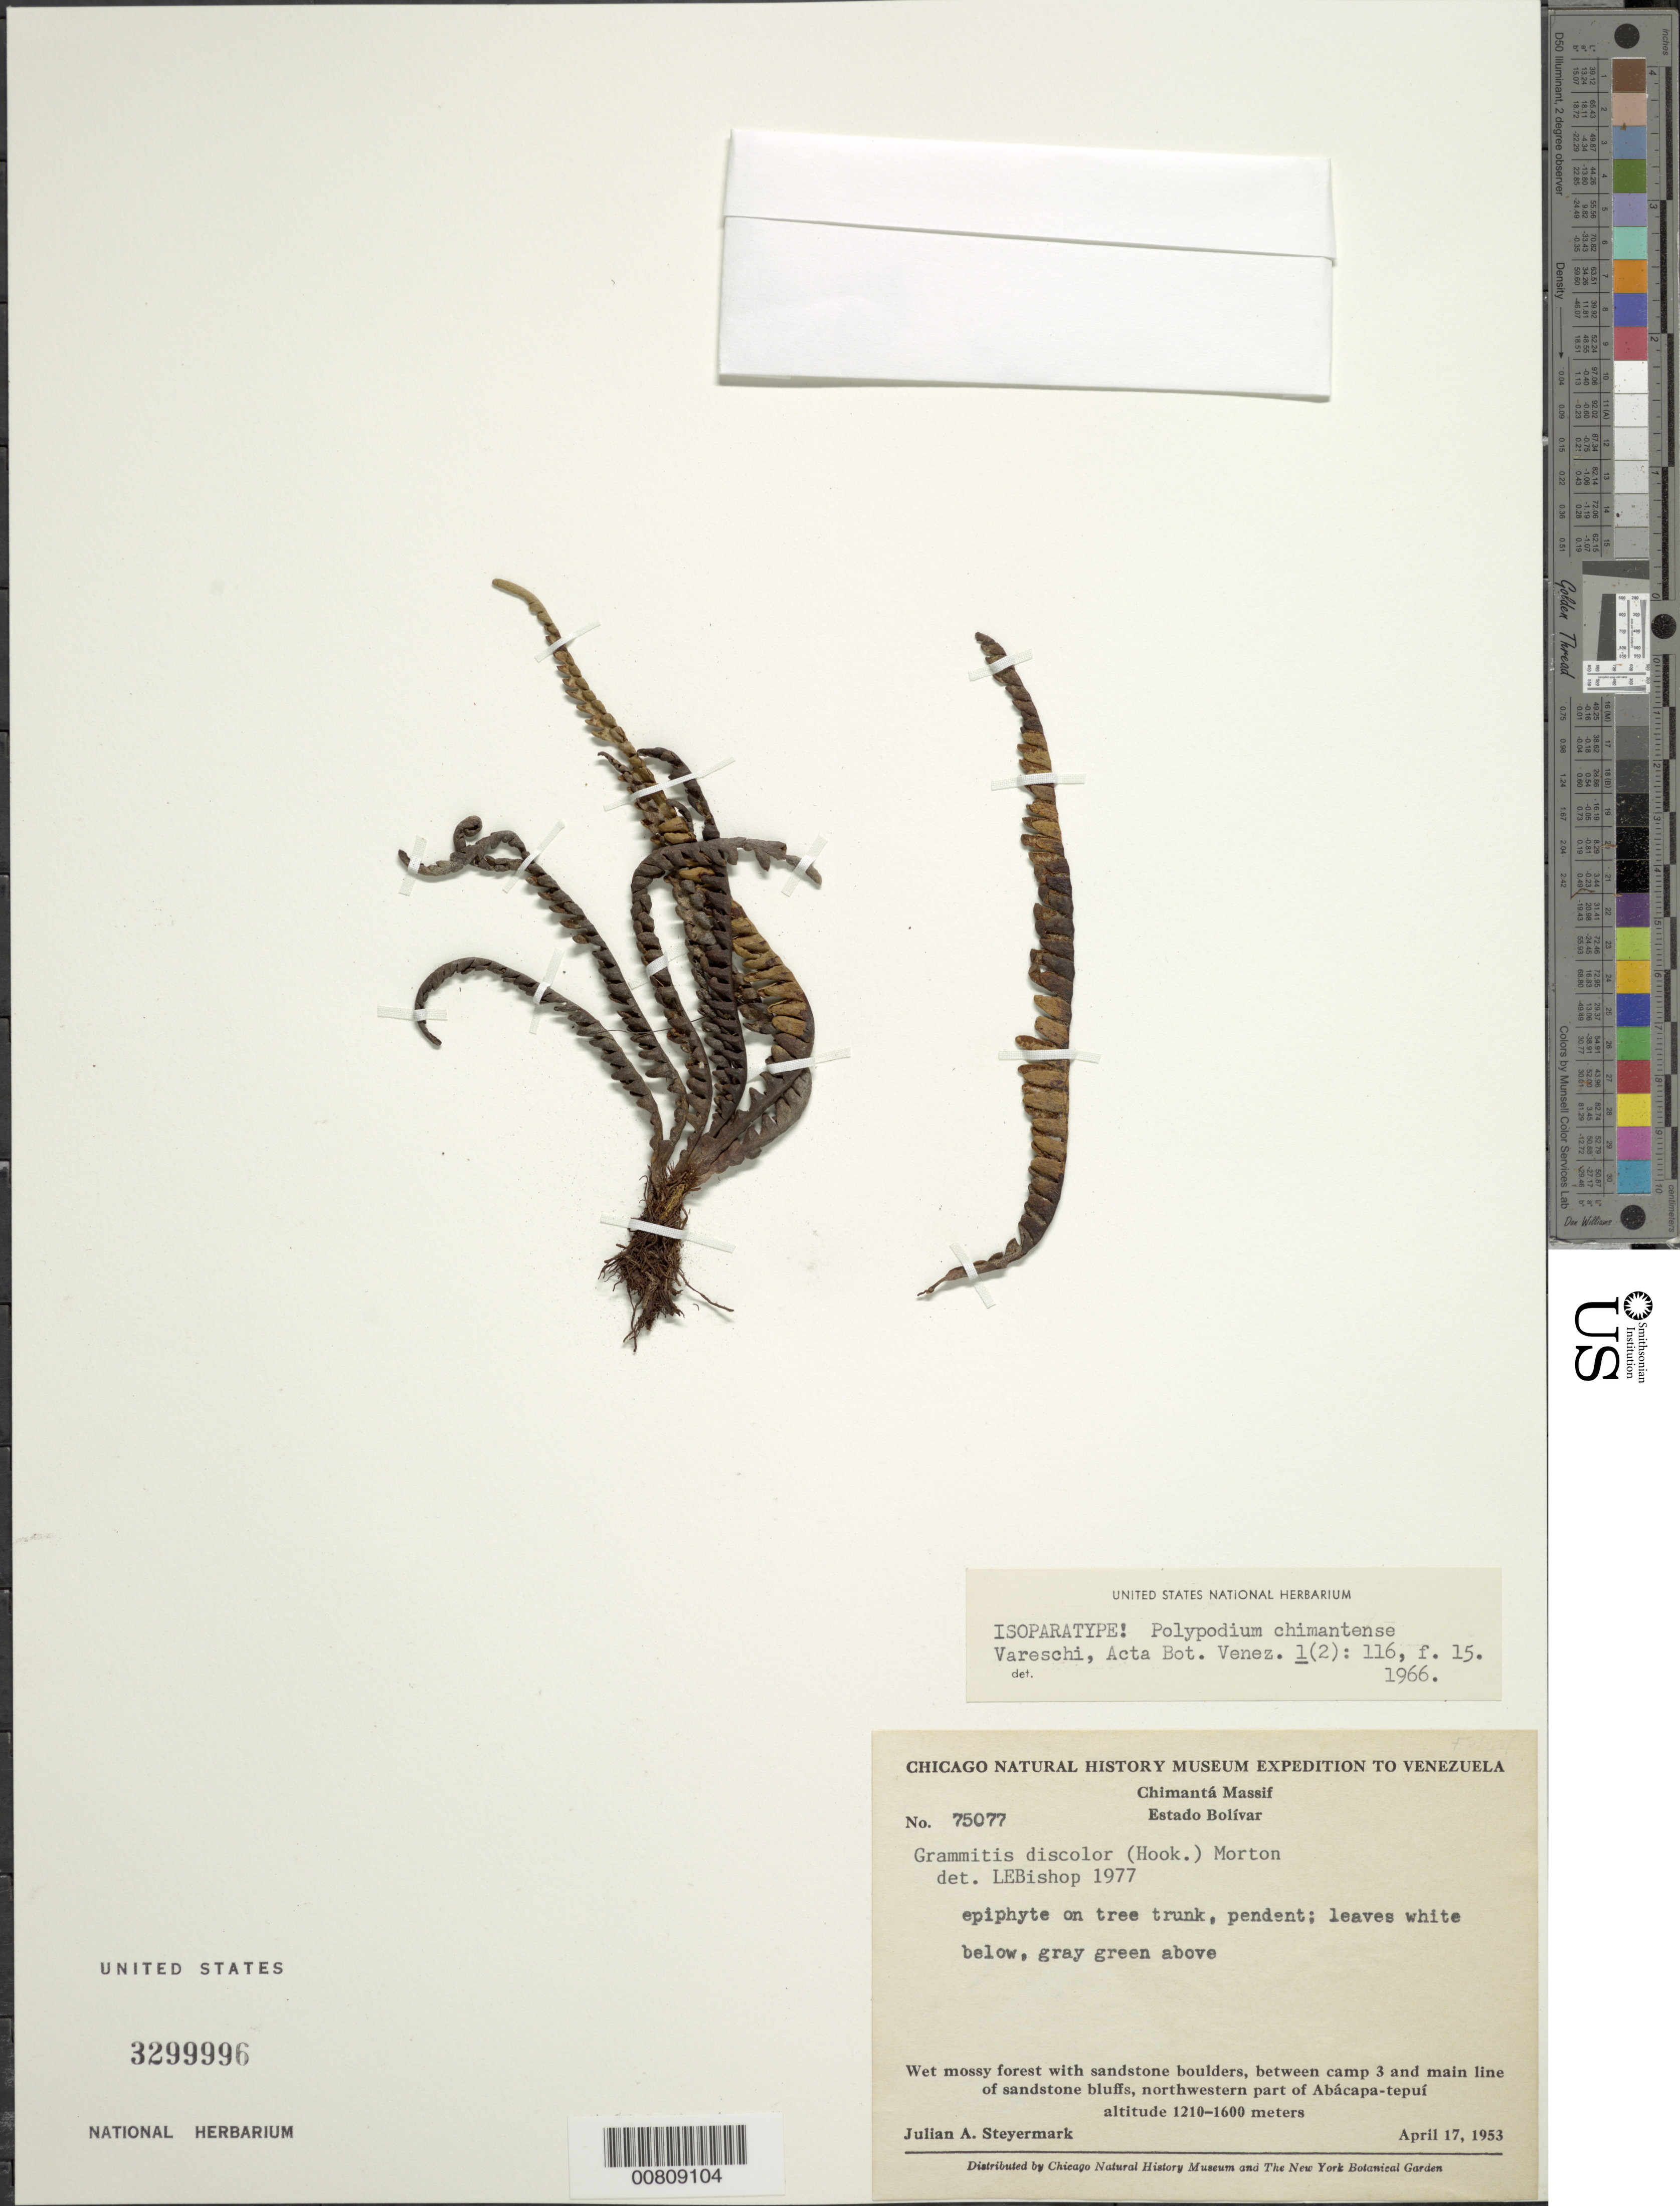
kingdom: Plantae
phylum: Tracheophyta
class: Polypodiopsida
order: Polypodiales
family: Polypodiaceae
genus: Ceradenia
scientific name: Ceradenia discolor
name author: (Hook.) L.E. Bishop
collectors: J. Steyermark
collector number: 75077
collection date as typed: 17-Apr-53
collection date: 1953-04-17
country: Venezuela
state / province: Bolívar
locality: Chimantá Massif, Abácapa-tepuí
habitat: Wet mossy forest with sandstone boulders; on tree trunk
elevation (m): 1210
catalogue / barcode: US 3299996